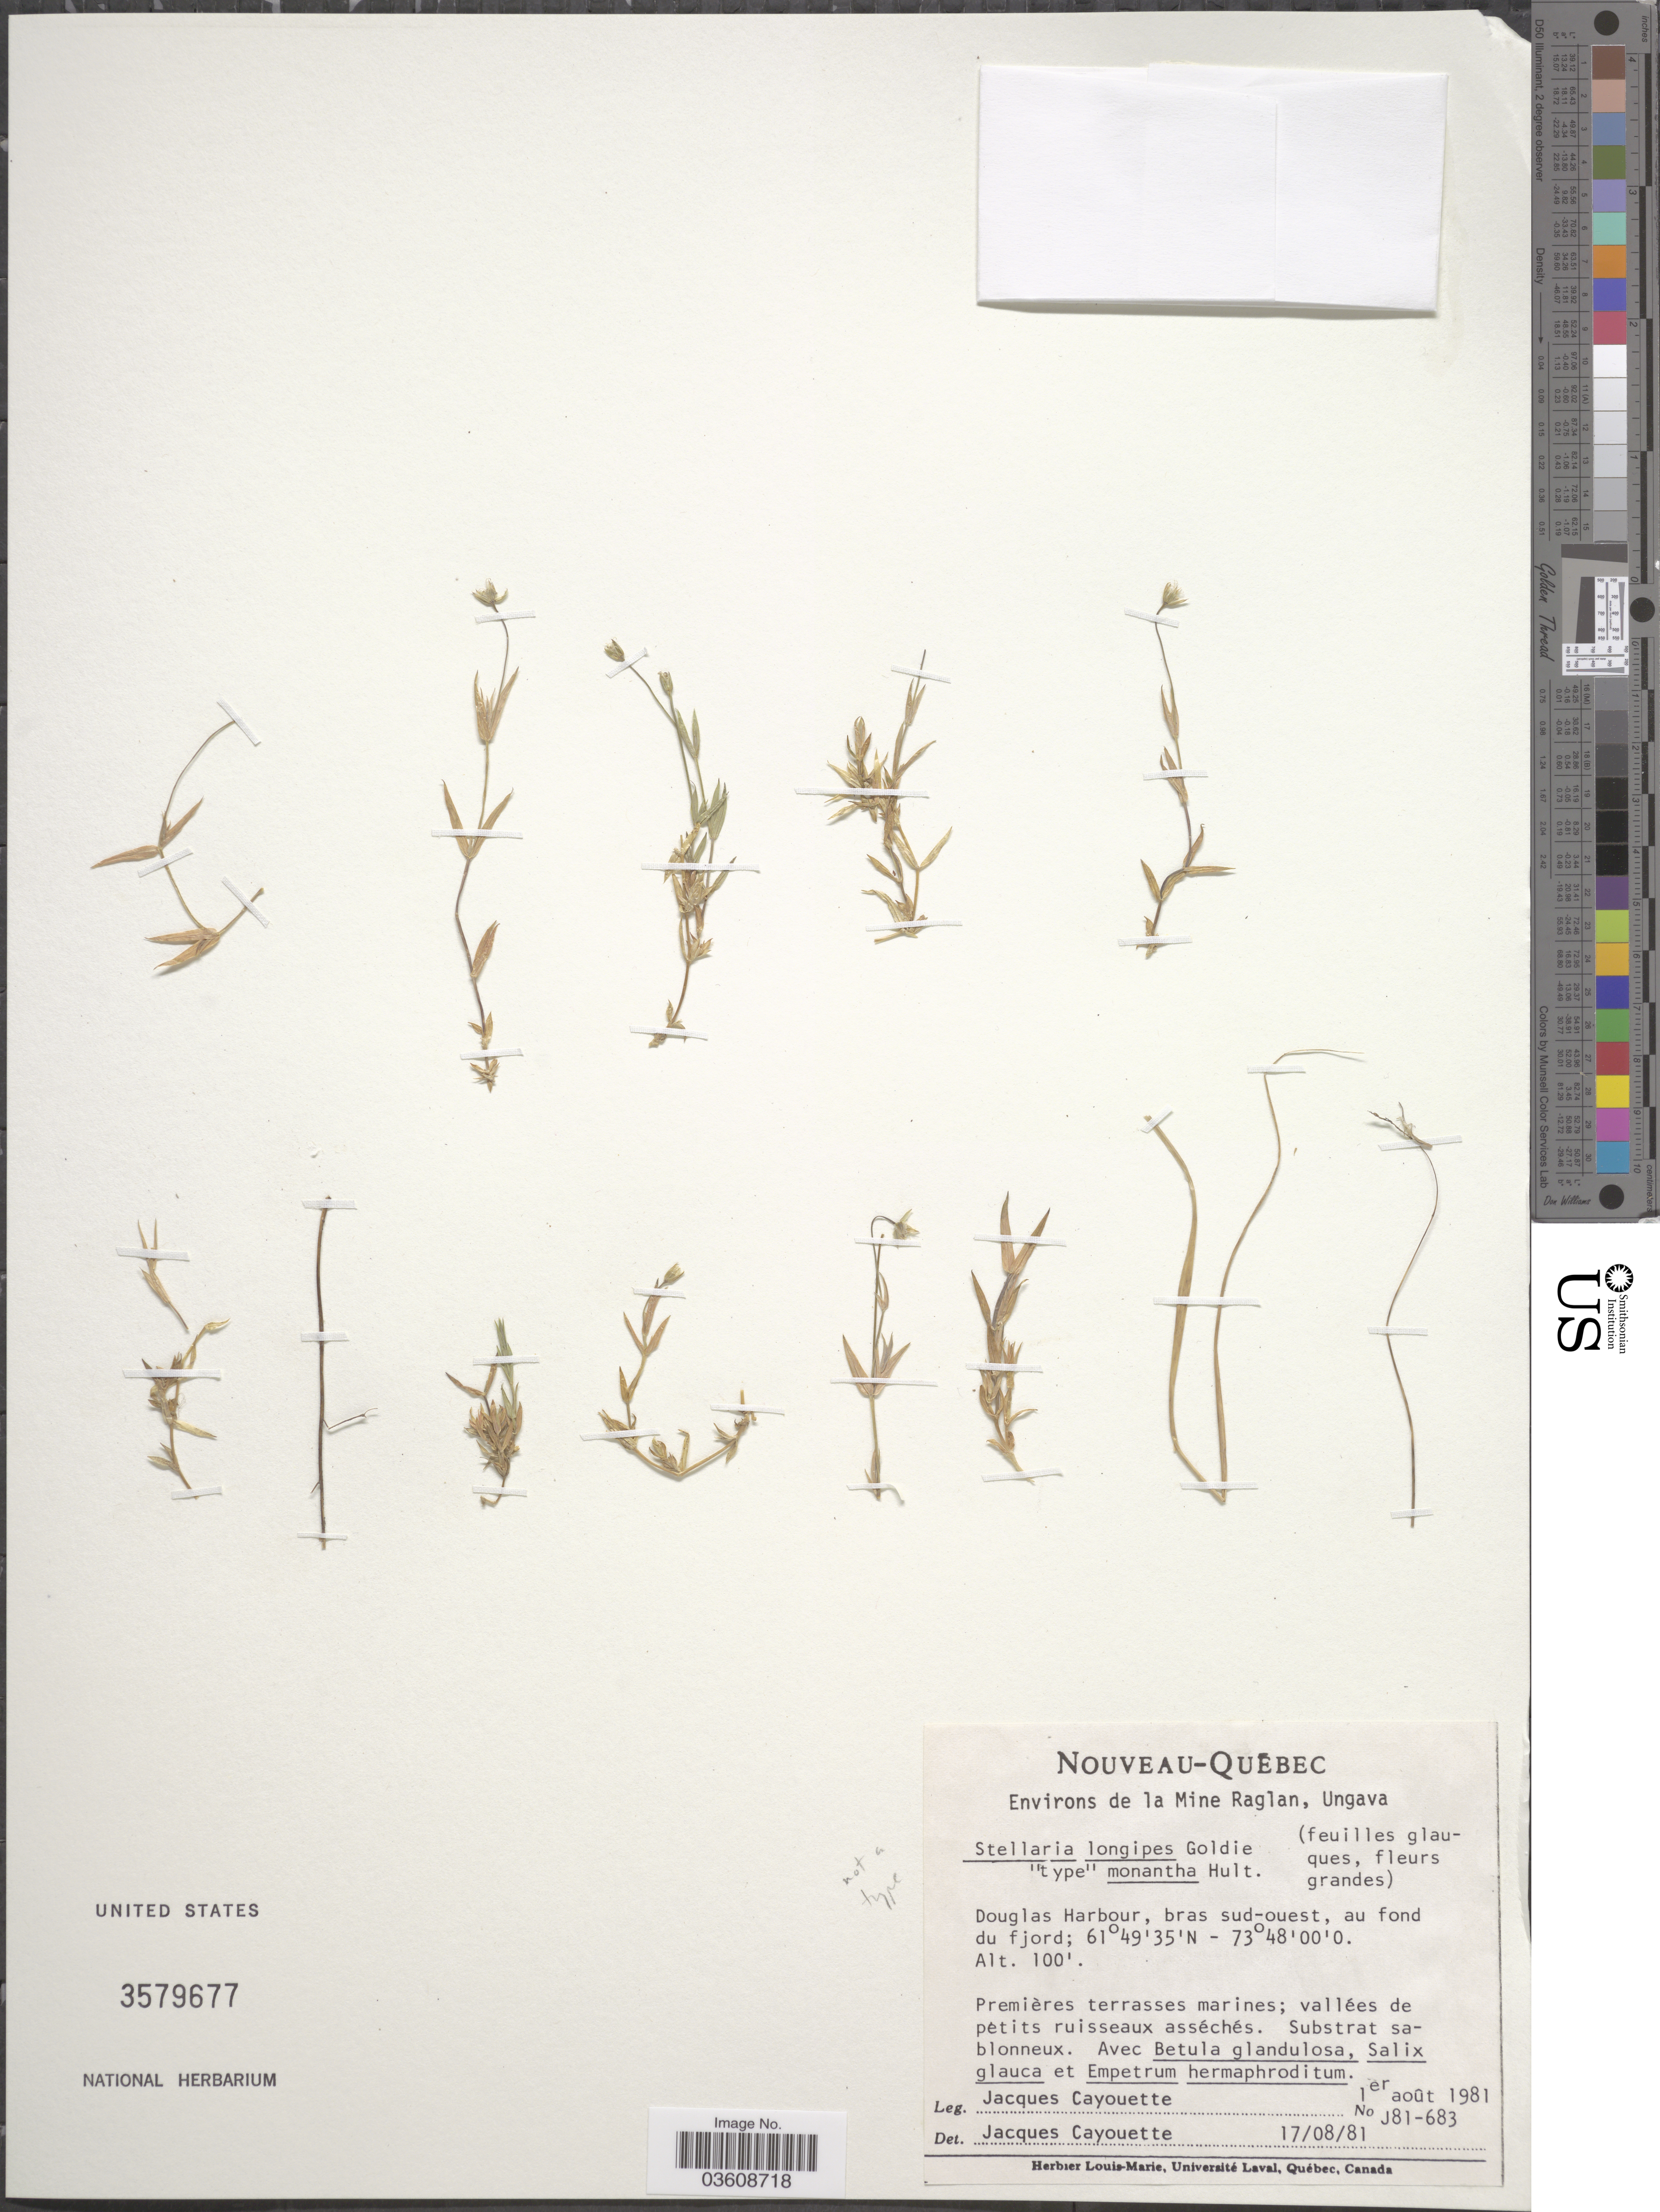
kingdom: Plantae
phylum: Tracheophyta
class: Magnoliopsida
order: Caryophyllales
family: Caryophyllaceae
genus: Stellaria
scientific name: Stellaria longipes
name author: Goldie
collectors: J. Cayouette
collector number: J81-683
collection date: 1981-08-01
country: Canada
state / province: Quebec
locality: Nouveau-Québec. Environs de la Mine Raglan, Ungava. Douglas Harbour, bras sud-ouest, au fond du fjord.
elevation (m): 30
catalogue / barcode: US 3579677